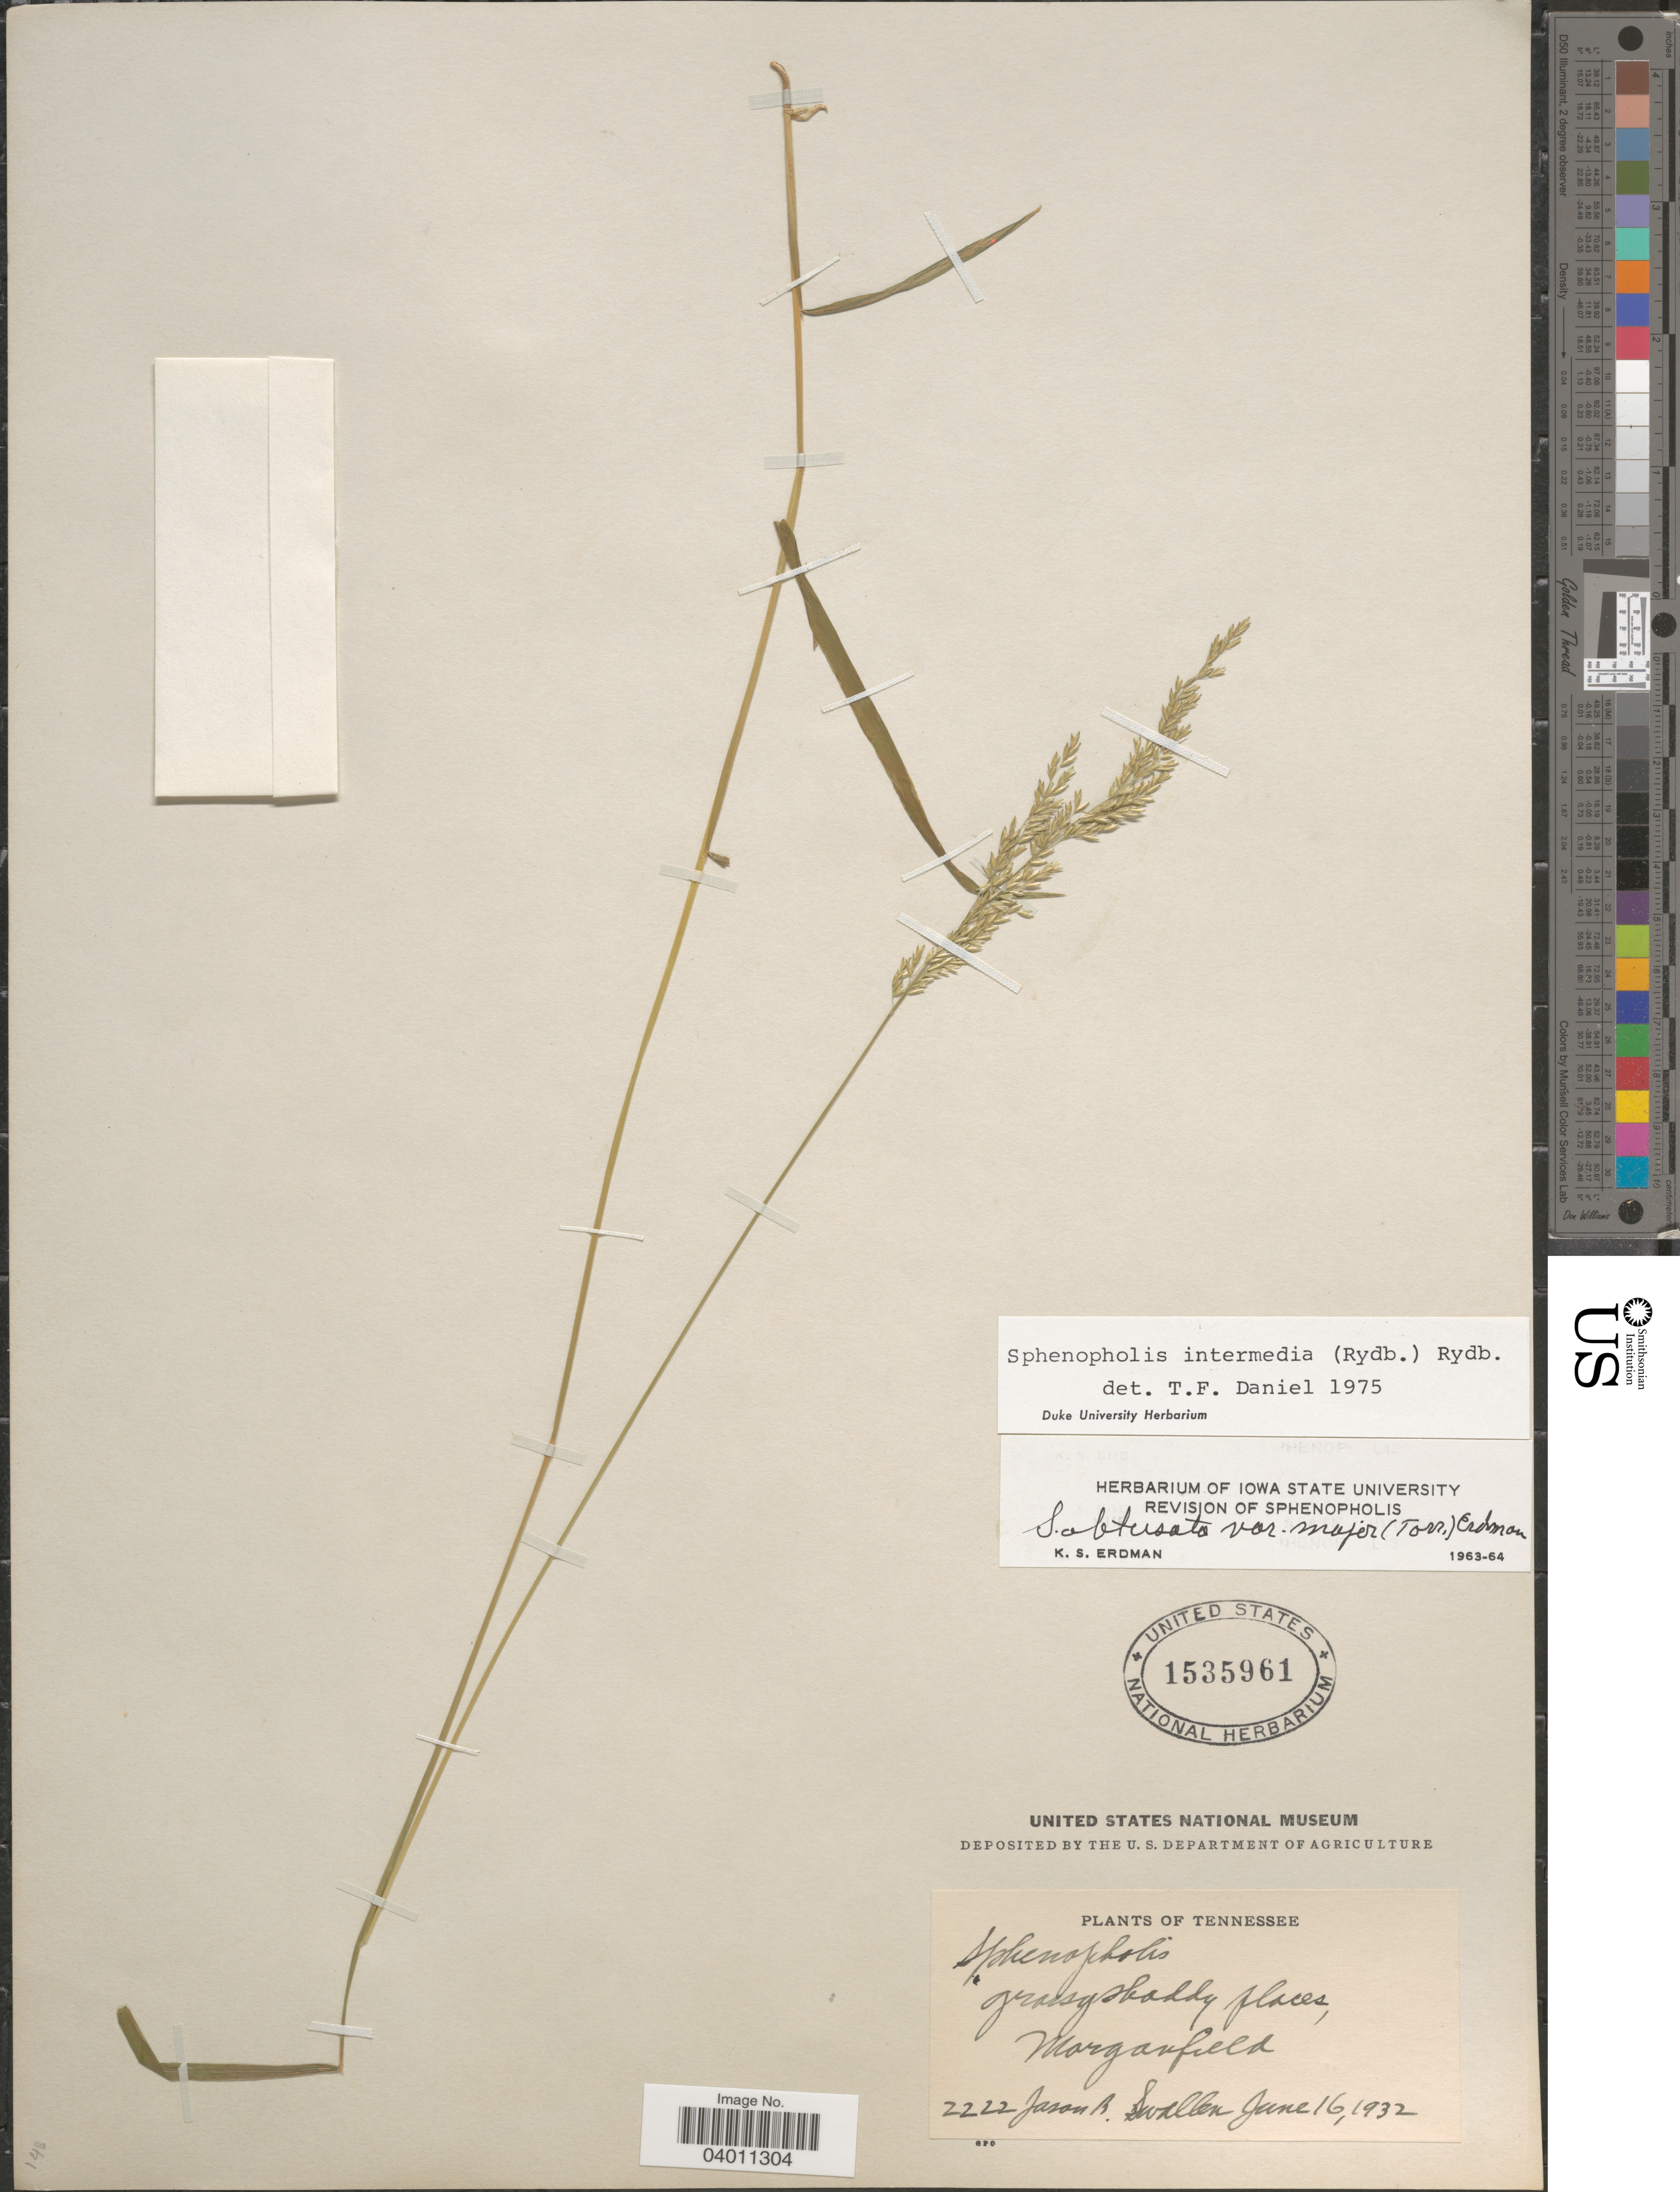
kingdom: Plantae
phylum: Tracheophyta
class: Liliopsida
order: Poales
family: Poaceae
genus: Sphenopholis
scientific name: Sphenopholis intermedia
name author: (Rydb.) Rydb.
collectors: J. R. Swallen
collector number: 2222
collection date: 1932-06-16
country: United States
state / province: Tennessee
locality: Grassy shady places. Morganfield.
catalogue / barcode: US 1535961